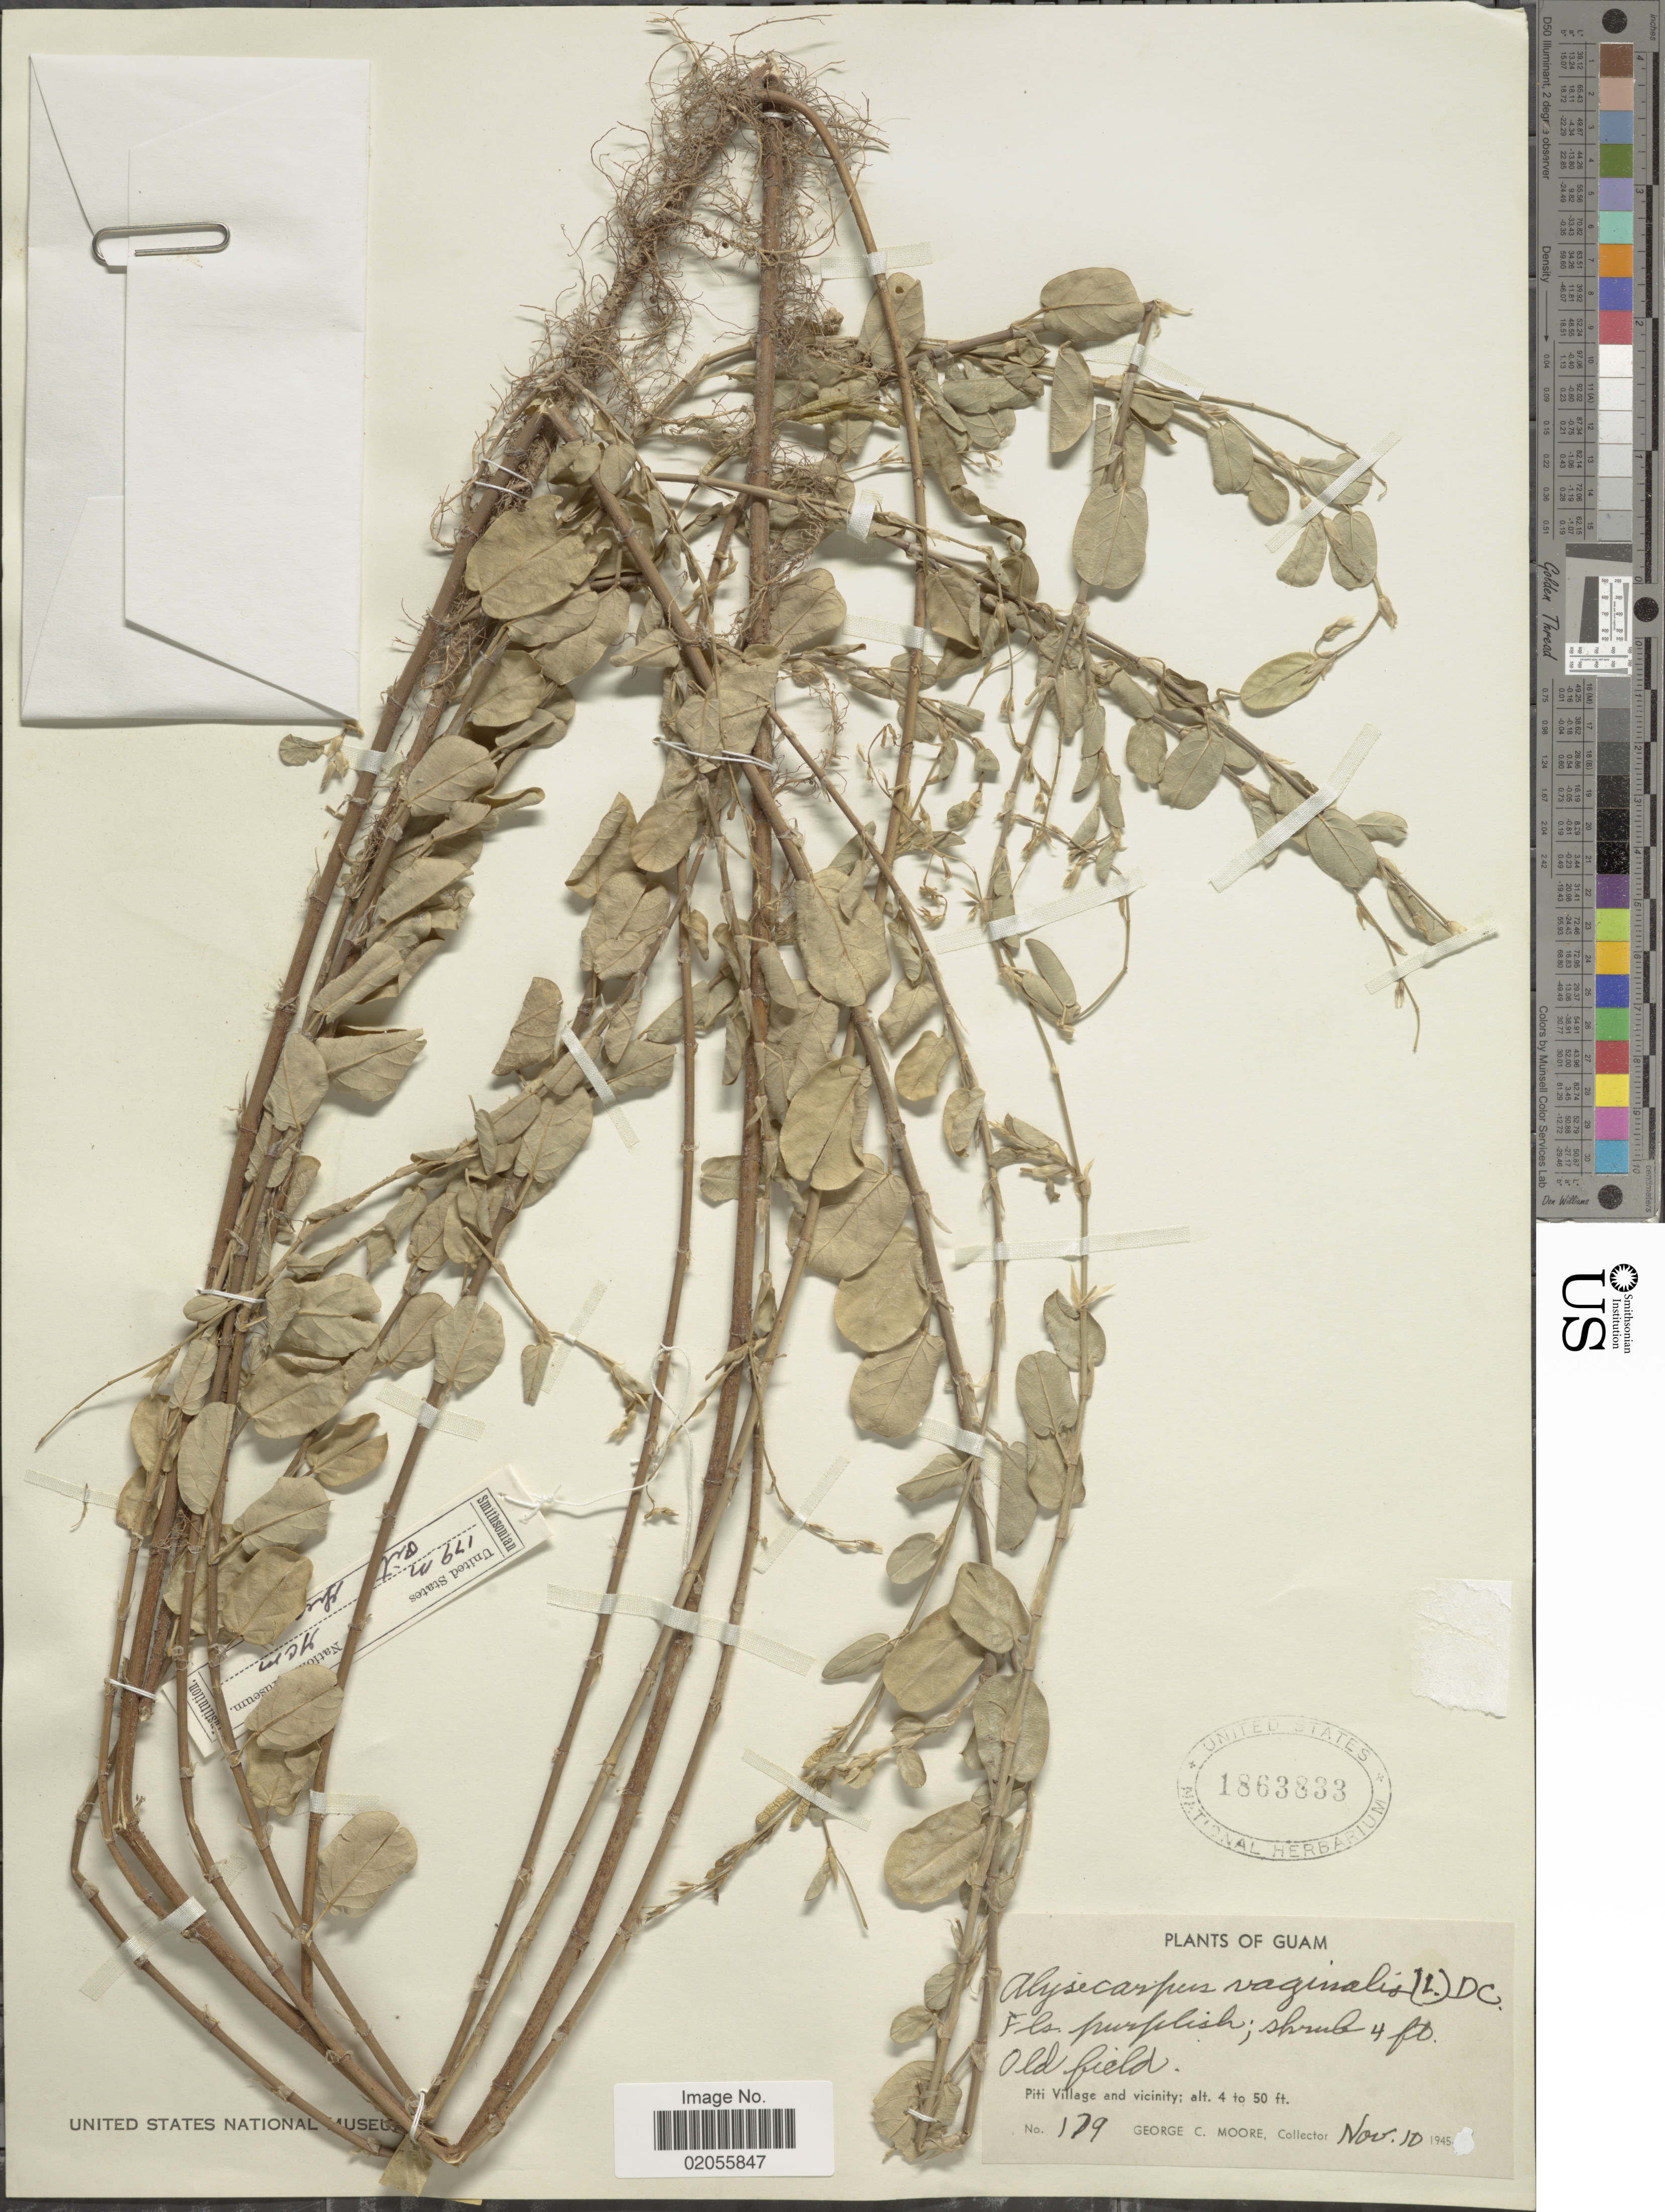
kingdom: Plantae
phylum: Tracheophyta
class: Magnoliopsida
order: Fabales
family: Fabaceae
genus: Alysicarpus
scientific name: Alysicarpus vaginalis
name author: (L.) DC.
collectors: G. C. Moore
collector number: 129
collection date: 1945-11-10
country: Guam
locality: Piti Village and vicinity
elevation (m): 1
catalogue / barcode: US 1863833